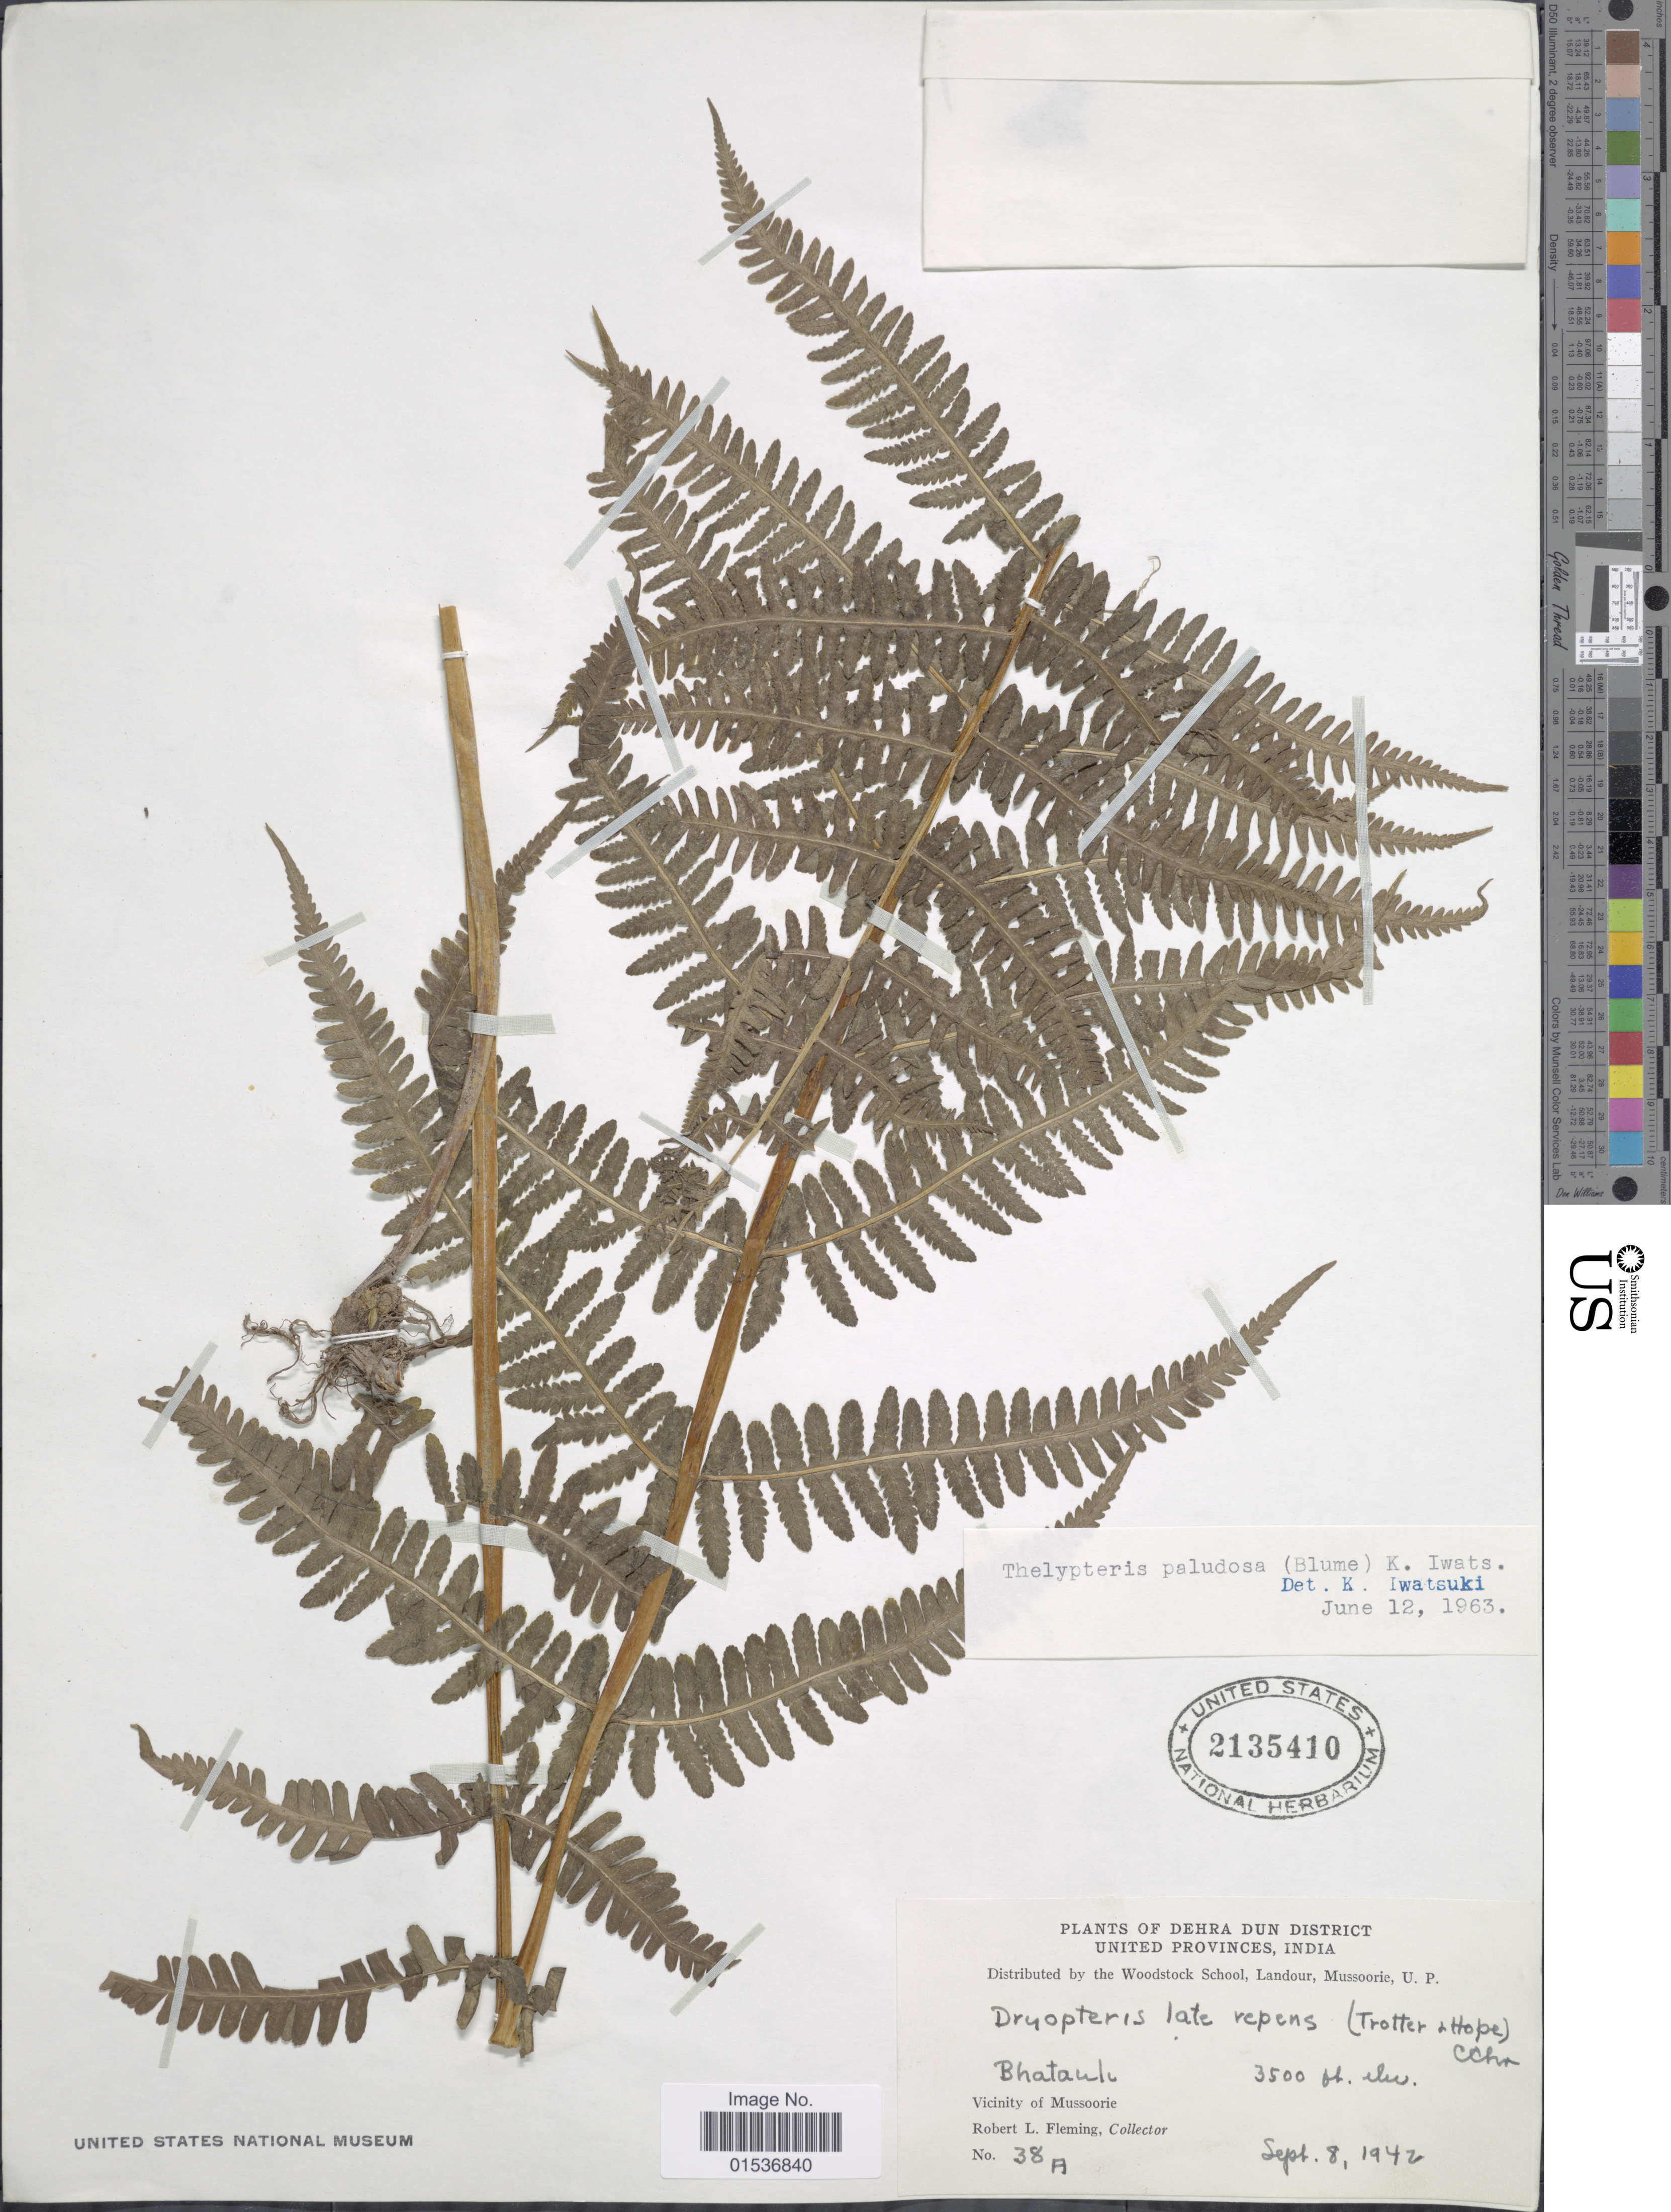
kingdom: Plantae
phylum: Tracheophyta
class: Polypodiopsida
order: Polypodiales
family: Thelypteridaceae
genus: Pseudophegopteris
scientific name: Pseudophegopteris pyrrhorachis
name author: (Kunze) Ching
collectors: R. Fleming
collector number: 38A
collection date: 1942-09-08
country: India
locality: Dehra Dun District, United Provinces, India. Bhataul [illegible text], Vicinity of Mussoorie.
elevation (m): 1067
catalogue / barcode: US 2135410